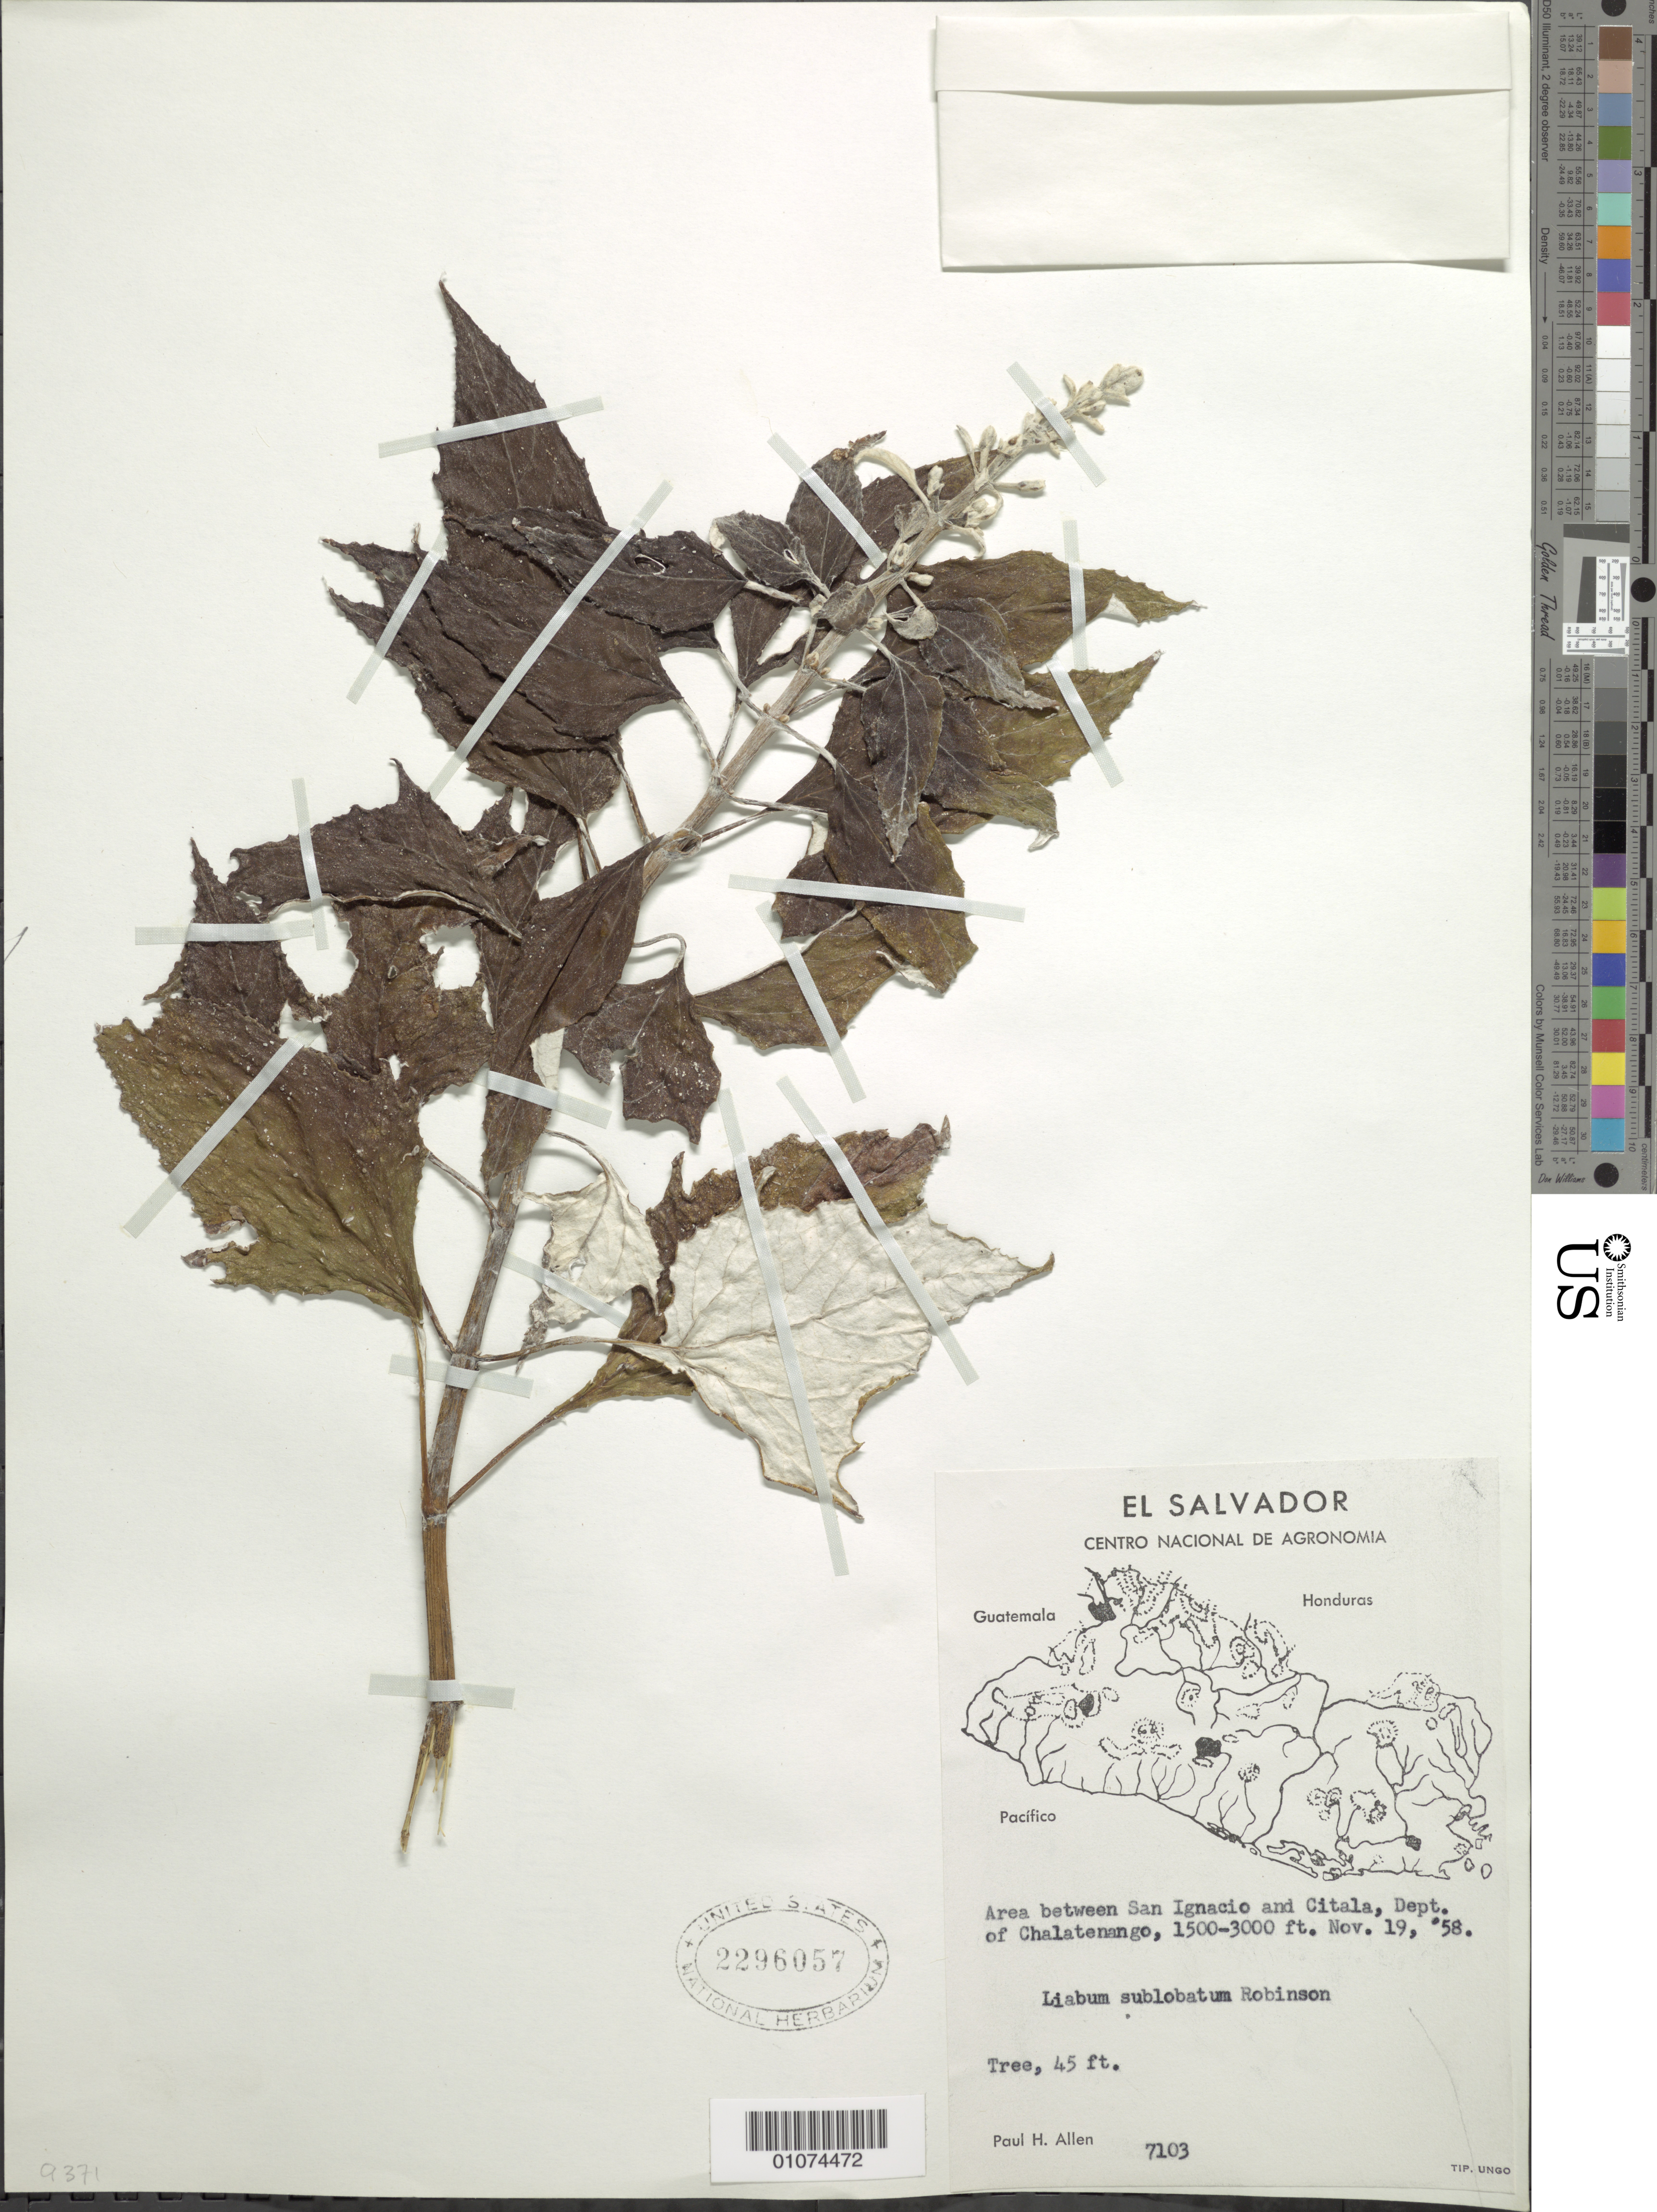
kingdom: Plantae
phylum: Tracheophyta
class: Magnoliopsida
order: Asterales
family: Asteraceae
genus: Sinclairia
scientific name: Sinclairia polyantha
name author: (Klatt) Rydb.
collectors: P. H. Allen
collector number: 7103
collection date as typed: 19 November 1958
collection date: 1958-11-19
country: El Salvador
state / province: Chalatenango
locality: San Ignacio to Citala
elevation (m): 457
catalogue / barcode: US 2296057